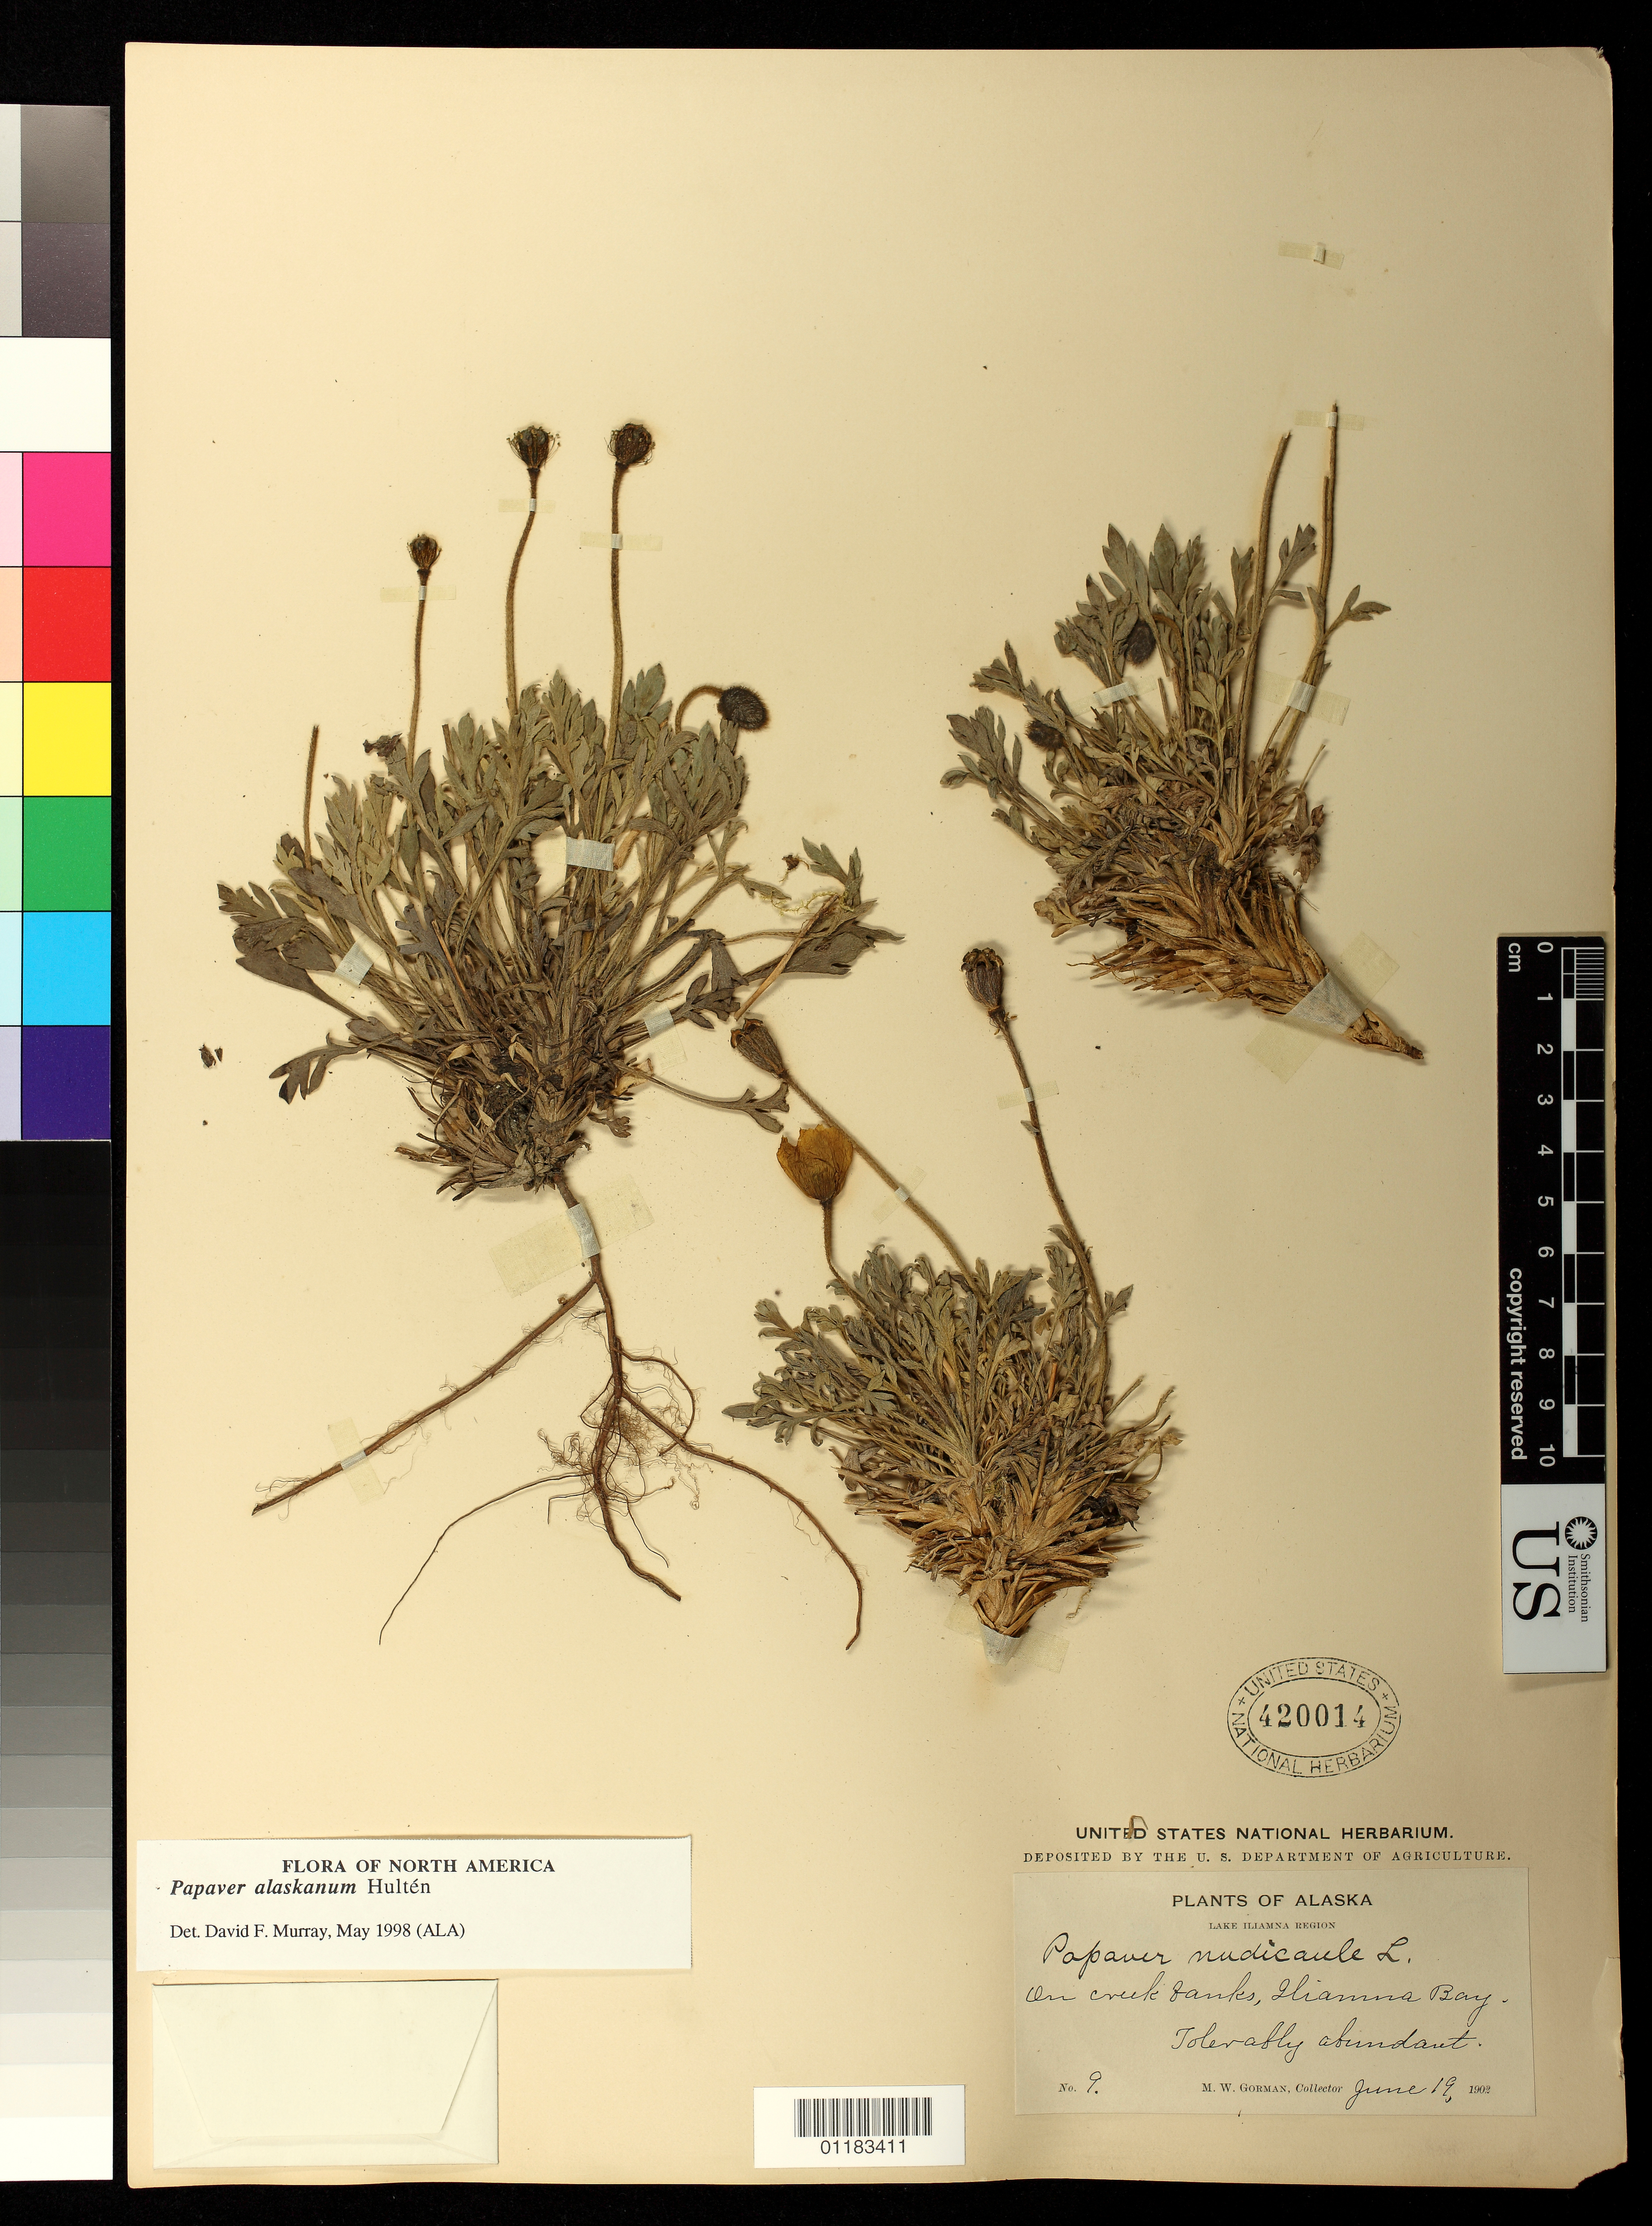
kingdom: Plantae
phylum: Tracheophyta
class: Magnoliopsida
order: Ranunculales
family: Papaveraceae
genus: Papaver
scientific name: Papaver alaskanum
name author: Hultén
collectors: M. W. Gorman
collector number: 9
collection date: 1902-06-19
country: United States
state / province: Alaska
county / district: Lake and Peninsula Borough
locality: On creek banks, Iliamna Bay.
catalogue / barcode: US 420014